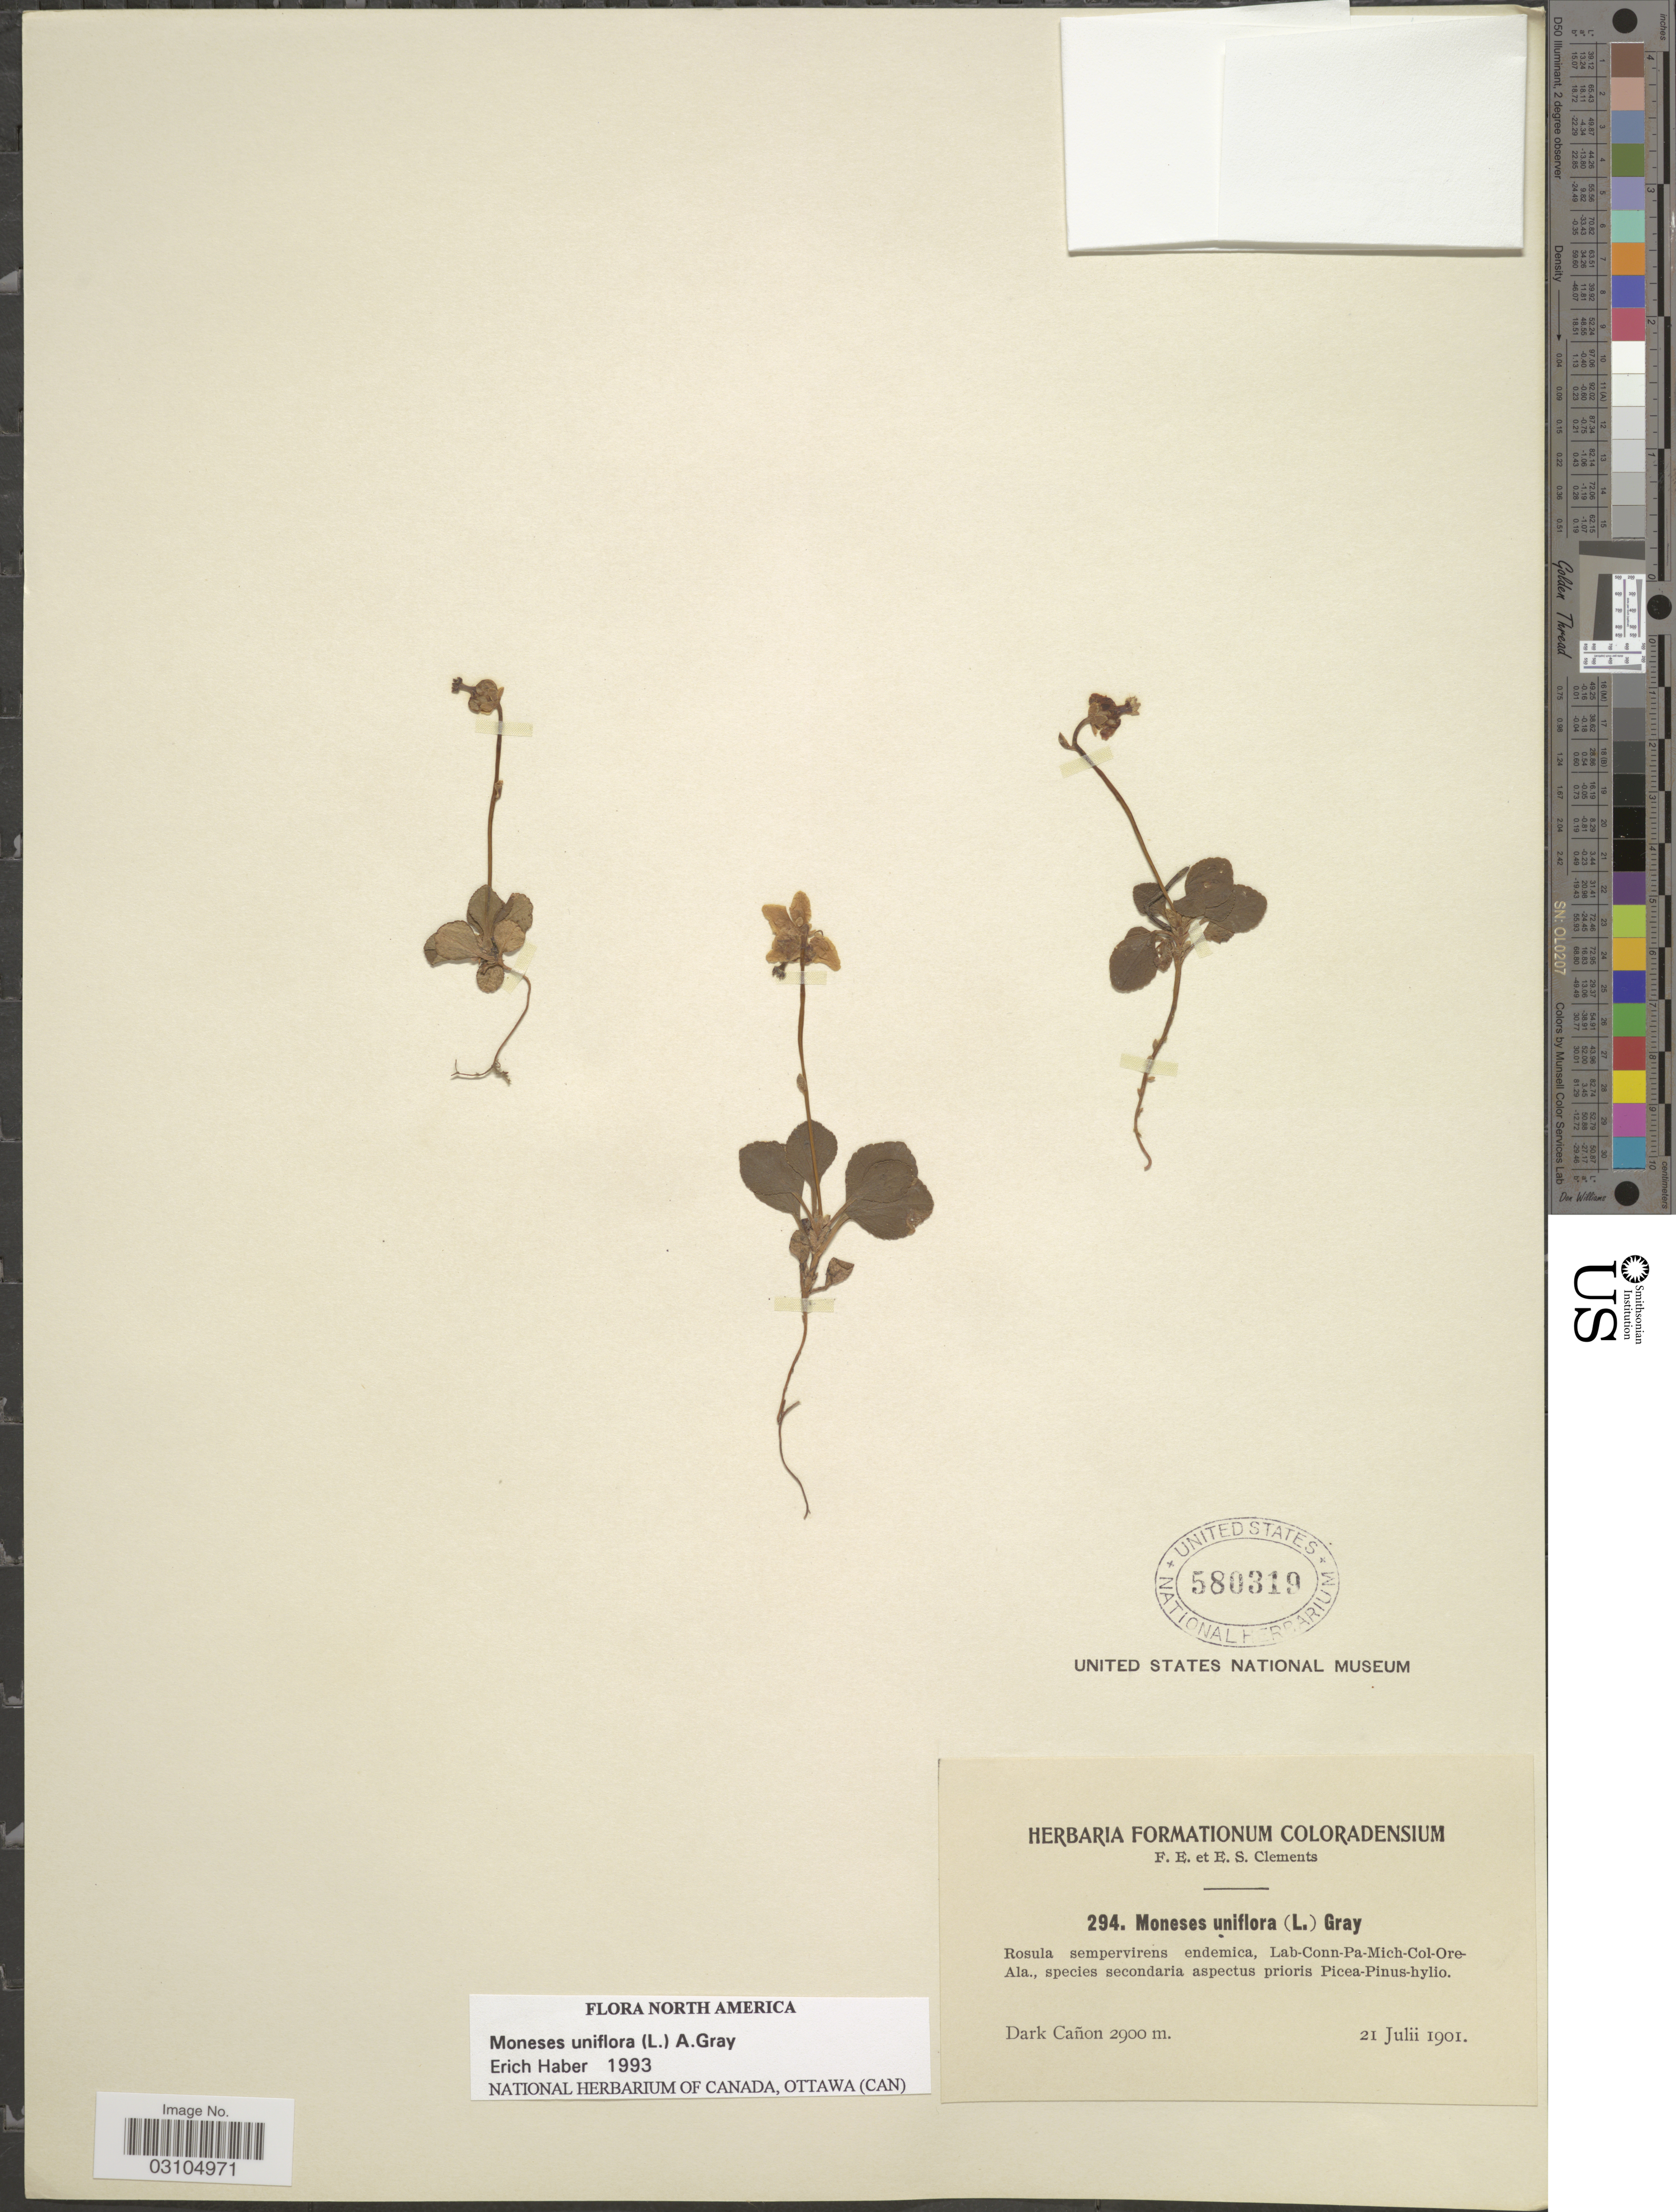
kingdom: Plantae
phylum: Tracheophyta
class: Magnoliopsida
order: Ericales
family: Ericaceae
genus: Moneses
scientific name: Moneses uniflora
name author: (L.) A. Gray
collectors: F. E. Clements & E. S. Clements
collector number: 294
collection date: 1901-07-21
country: United States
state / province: Colorado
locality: Dark Cañon.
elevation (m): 2900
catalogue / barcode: US 580319